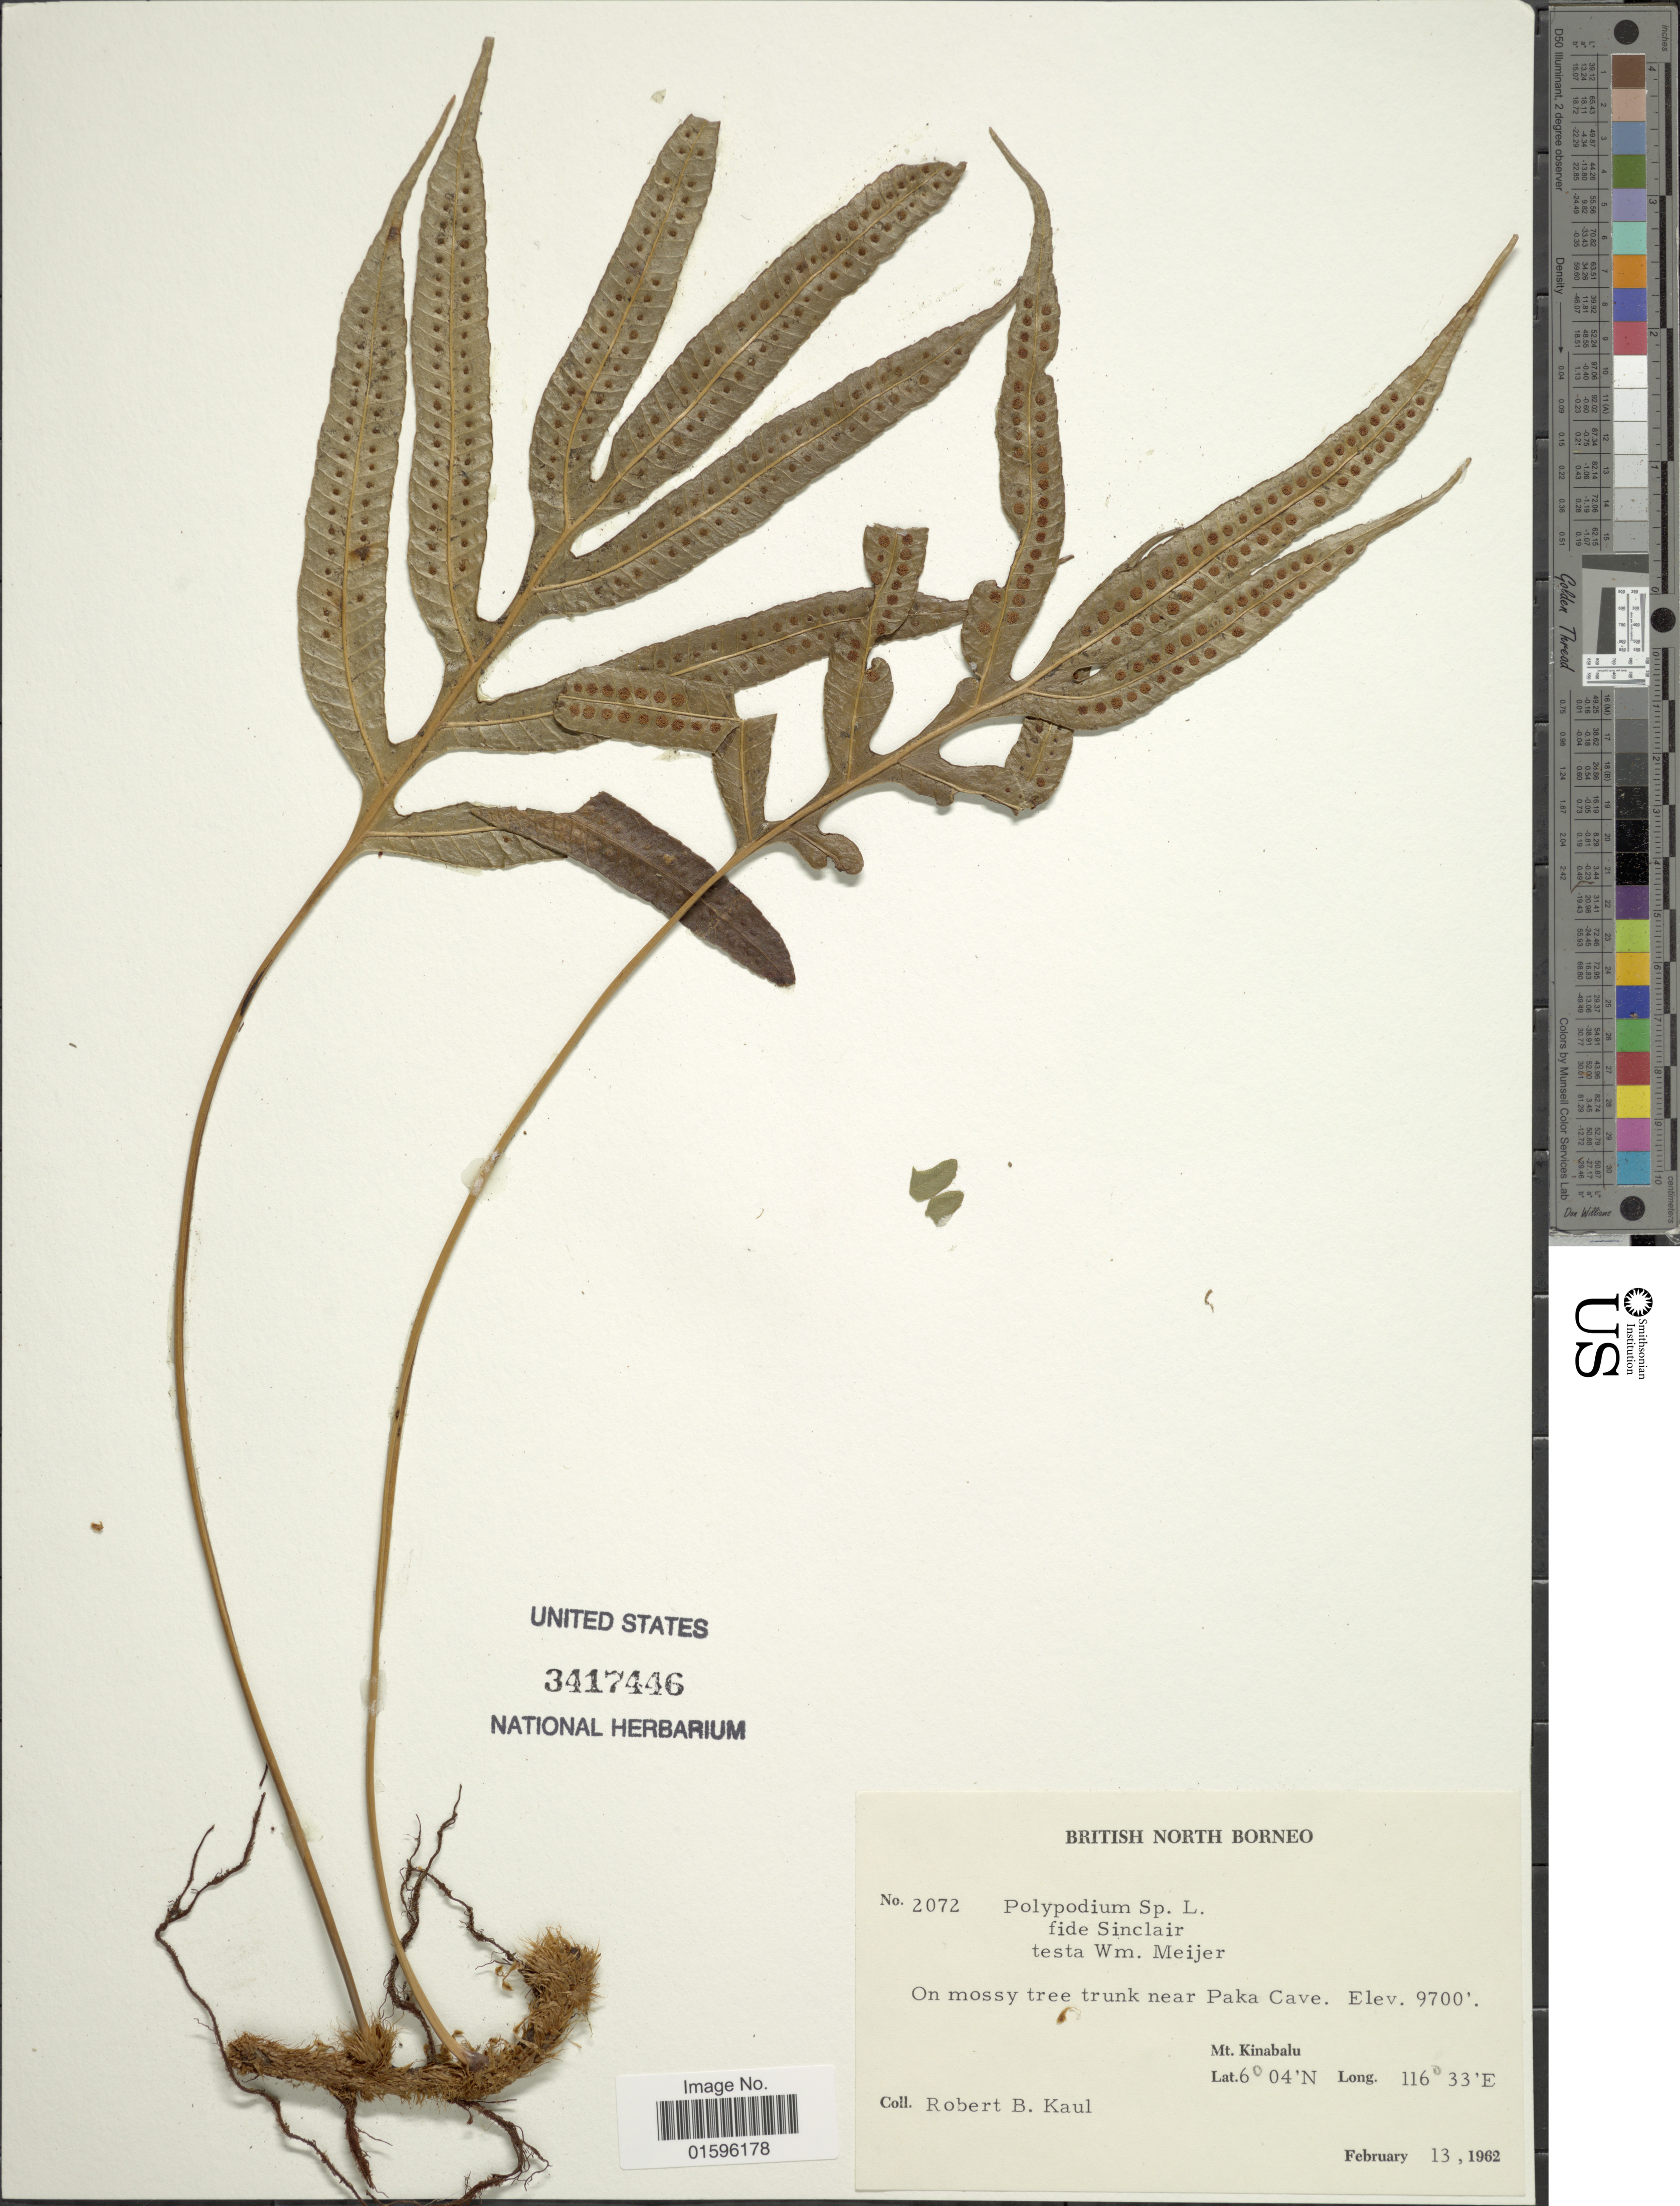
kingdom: Plantae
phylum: Tracheophyta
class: Polypodiopsida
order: Polypodiales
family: Polypodiaceae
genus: Polypodium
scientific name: Polypodium sp.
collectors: R. Kaul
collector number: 2072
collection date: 1962-02-13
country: Malaysia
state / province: Sabah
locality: British North Borneo, near Paka Cave, Mt. Kinabalu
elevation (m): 2957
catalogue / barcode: US 3417446